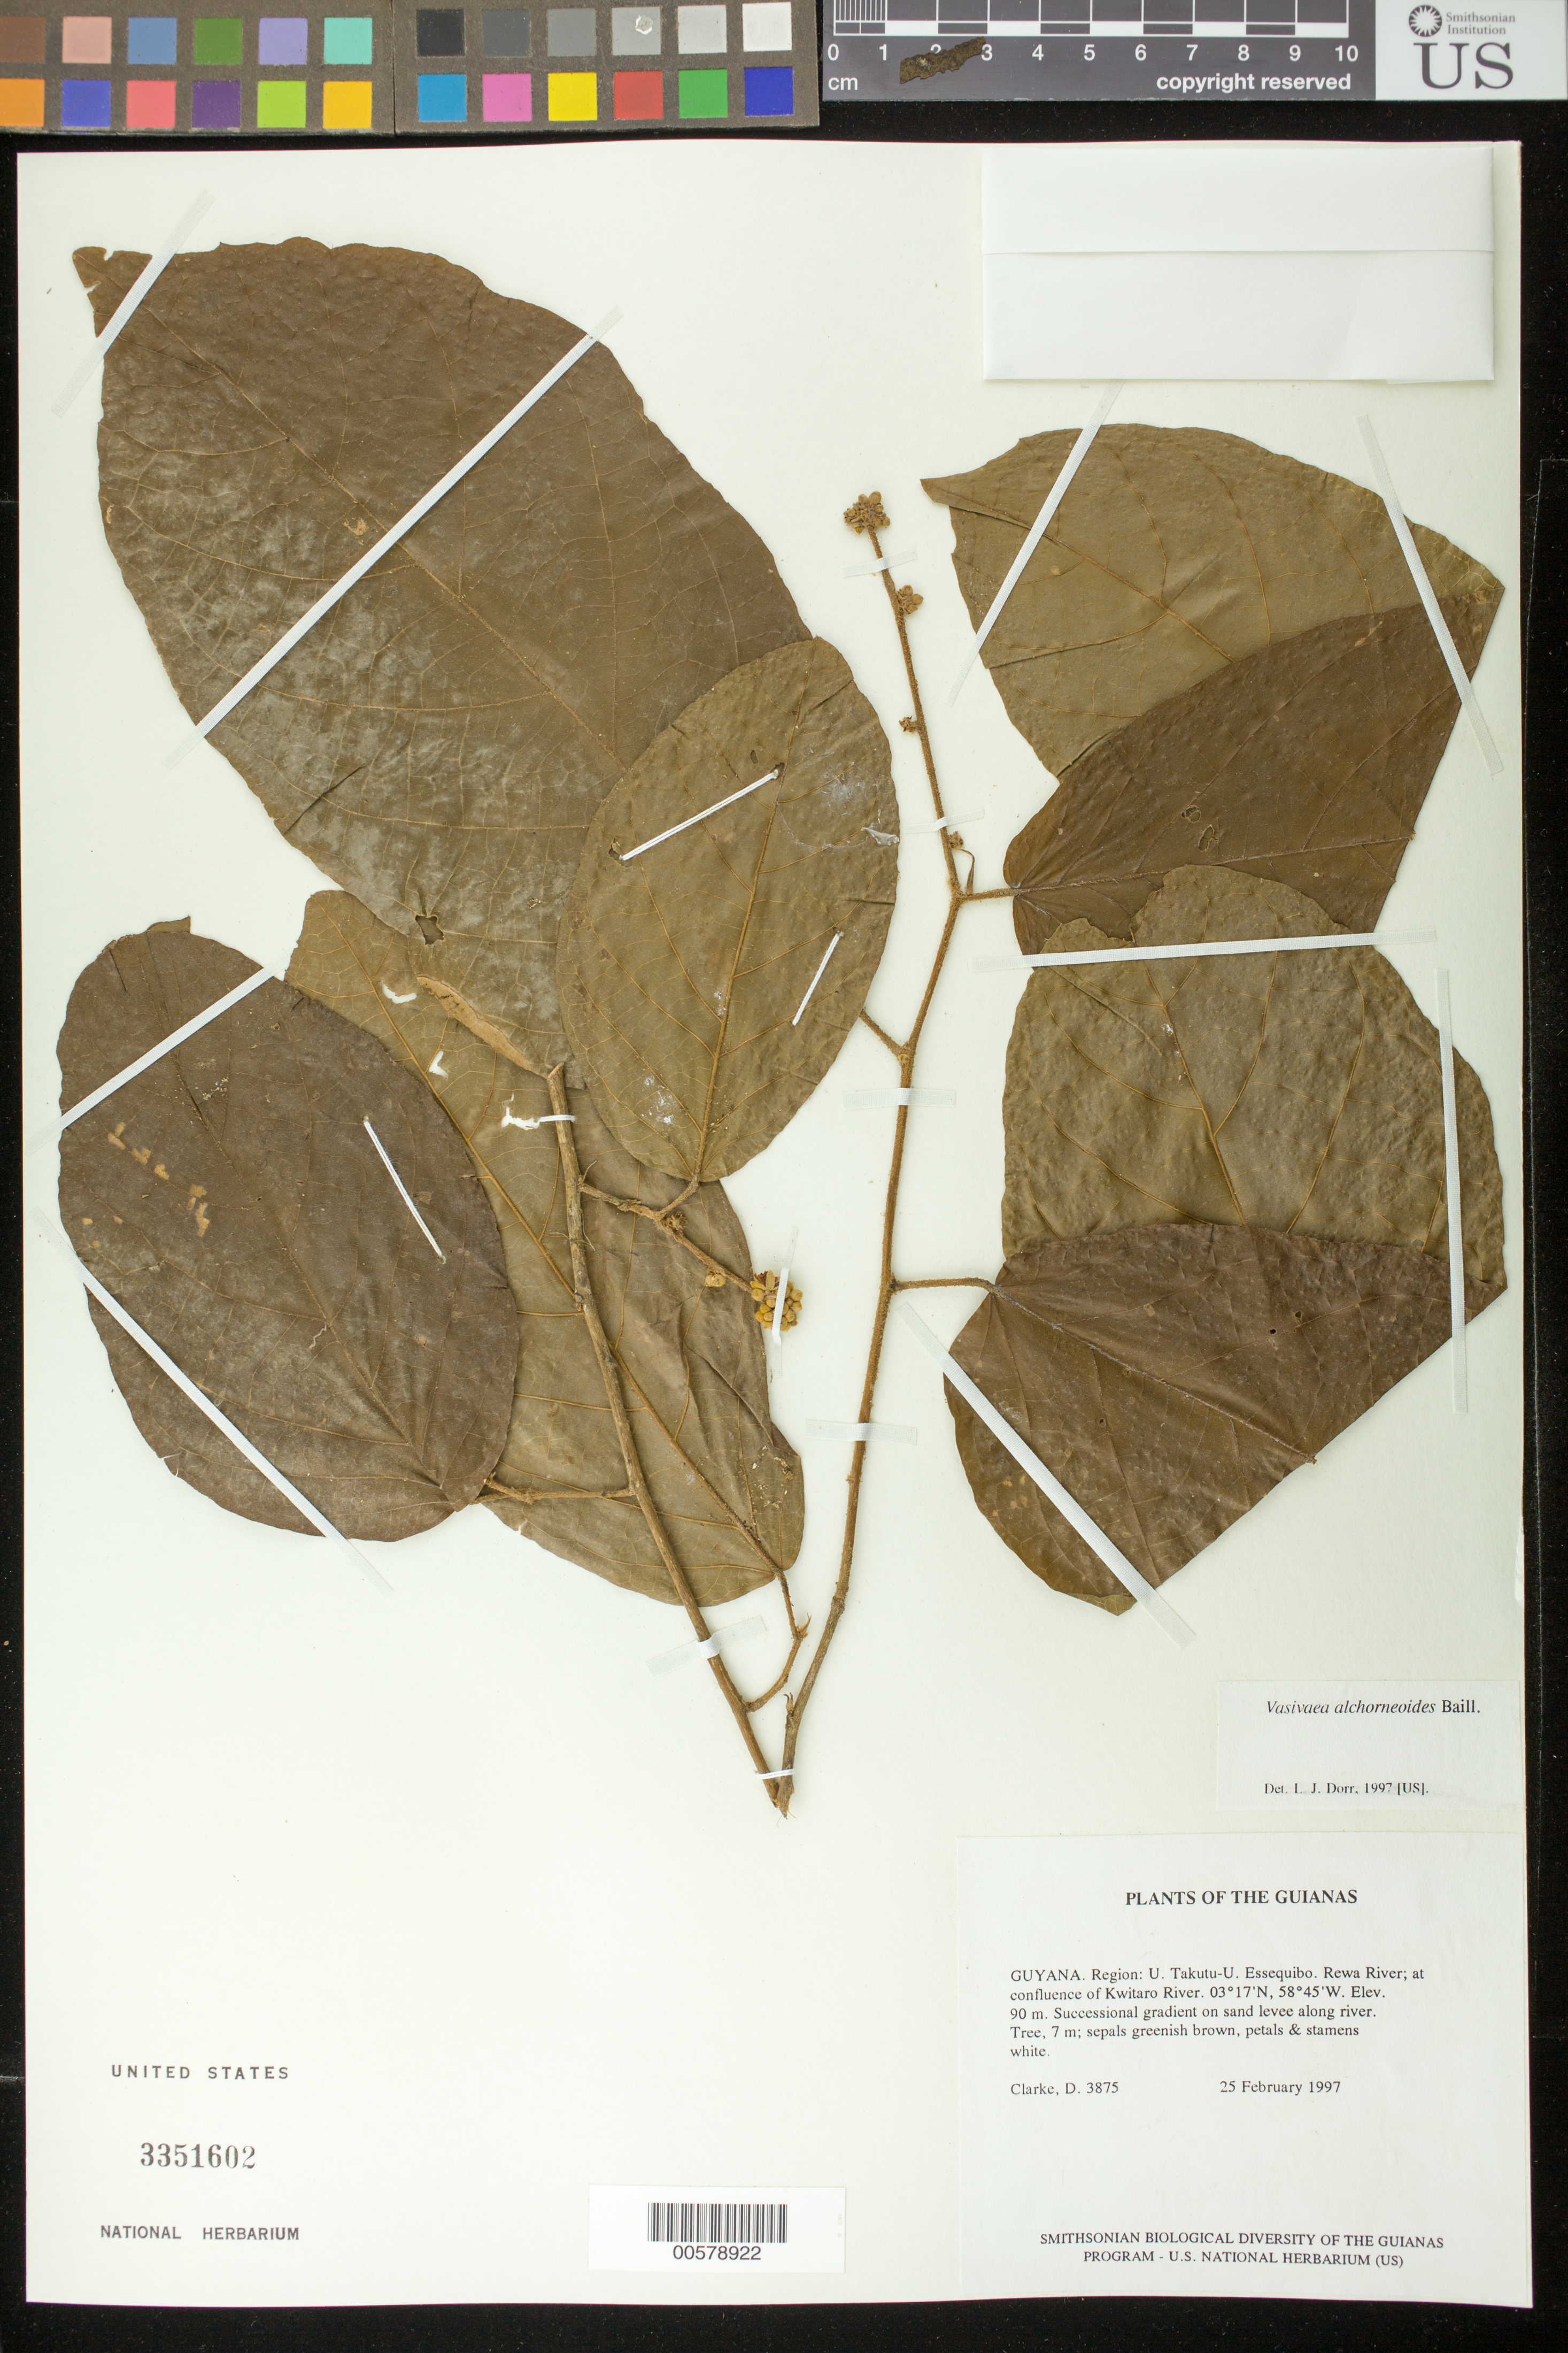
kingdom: Plantae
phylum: Tracheophyta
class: Magnoliopsida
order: Malvales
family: Malvaceae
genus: Vasivaea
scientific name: Vasivaea alchorneoides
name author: Baill.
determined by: Dorr, L. J., (BOT), Smithsonian Institution - National Museum of Natural History (UNITED STATES)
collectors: H. D. Clarke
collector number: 3875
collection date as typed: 25 Feb 1997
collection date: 1997-02-25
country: Guyana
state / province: U. Takutu-U. Essequibo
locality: Rewa River at confluence of Kwitaro River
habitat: Successional gradient on sand levee along river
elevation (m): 90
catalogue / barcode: US 3351602